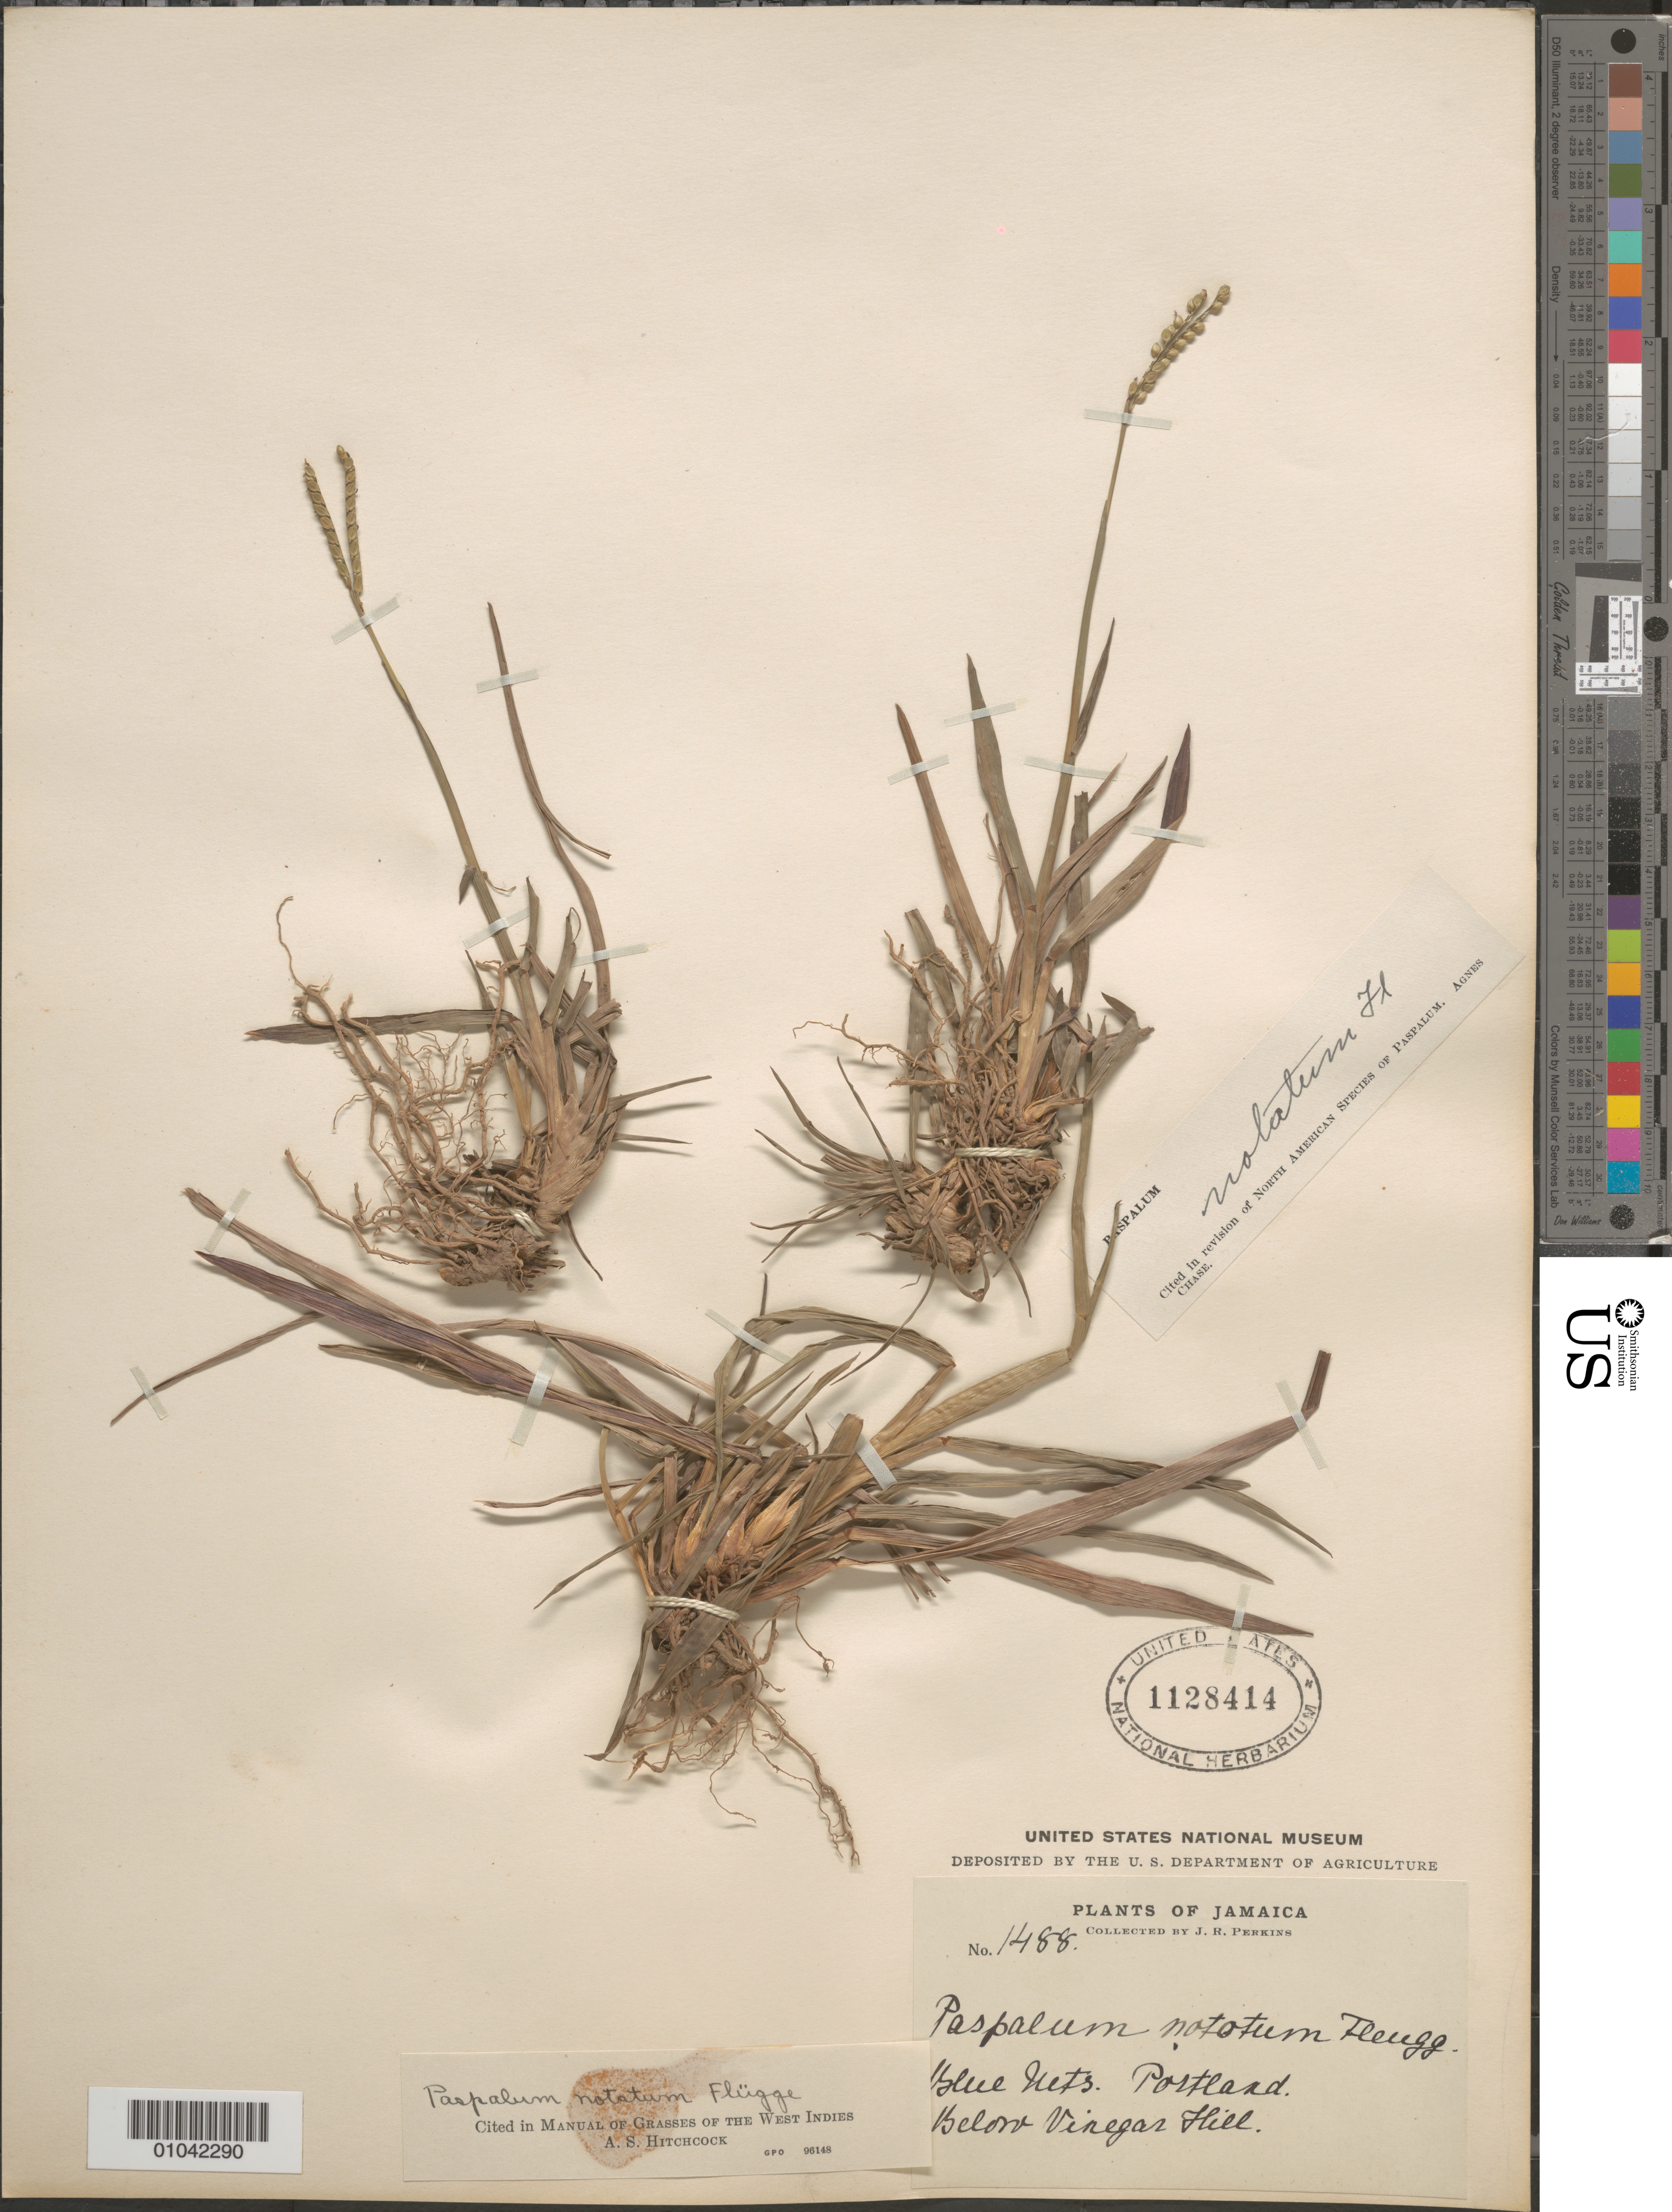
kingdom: Plantae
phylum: Tracheophyta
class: Liliopsida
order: Poales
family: Poaceae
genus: Paspalum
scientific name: Paspalum notatum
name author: Flüggé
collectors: J. R. Perkins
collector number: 1488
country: Jamaica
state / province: Portland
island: Jamaica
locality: Blue Mountains, below Vinegar Hill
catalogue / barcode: US 1128414